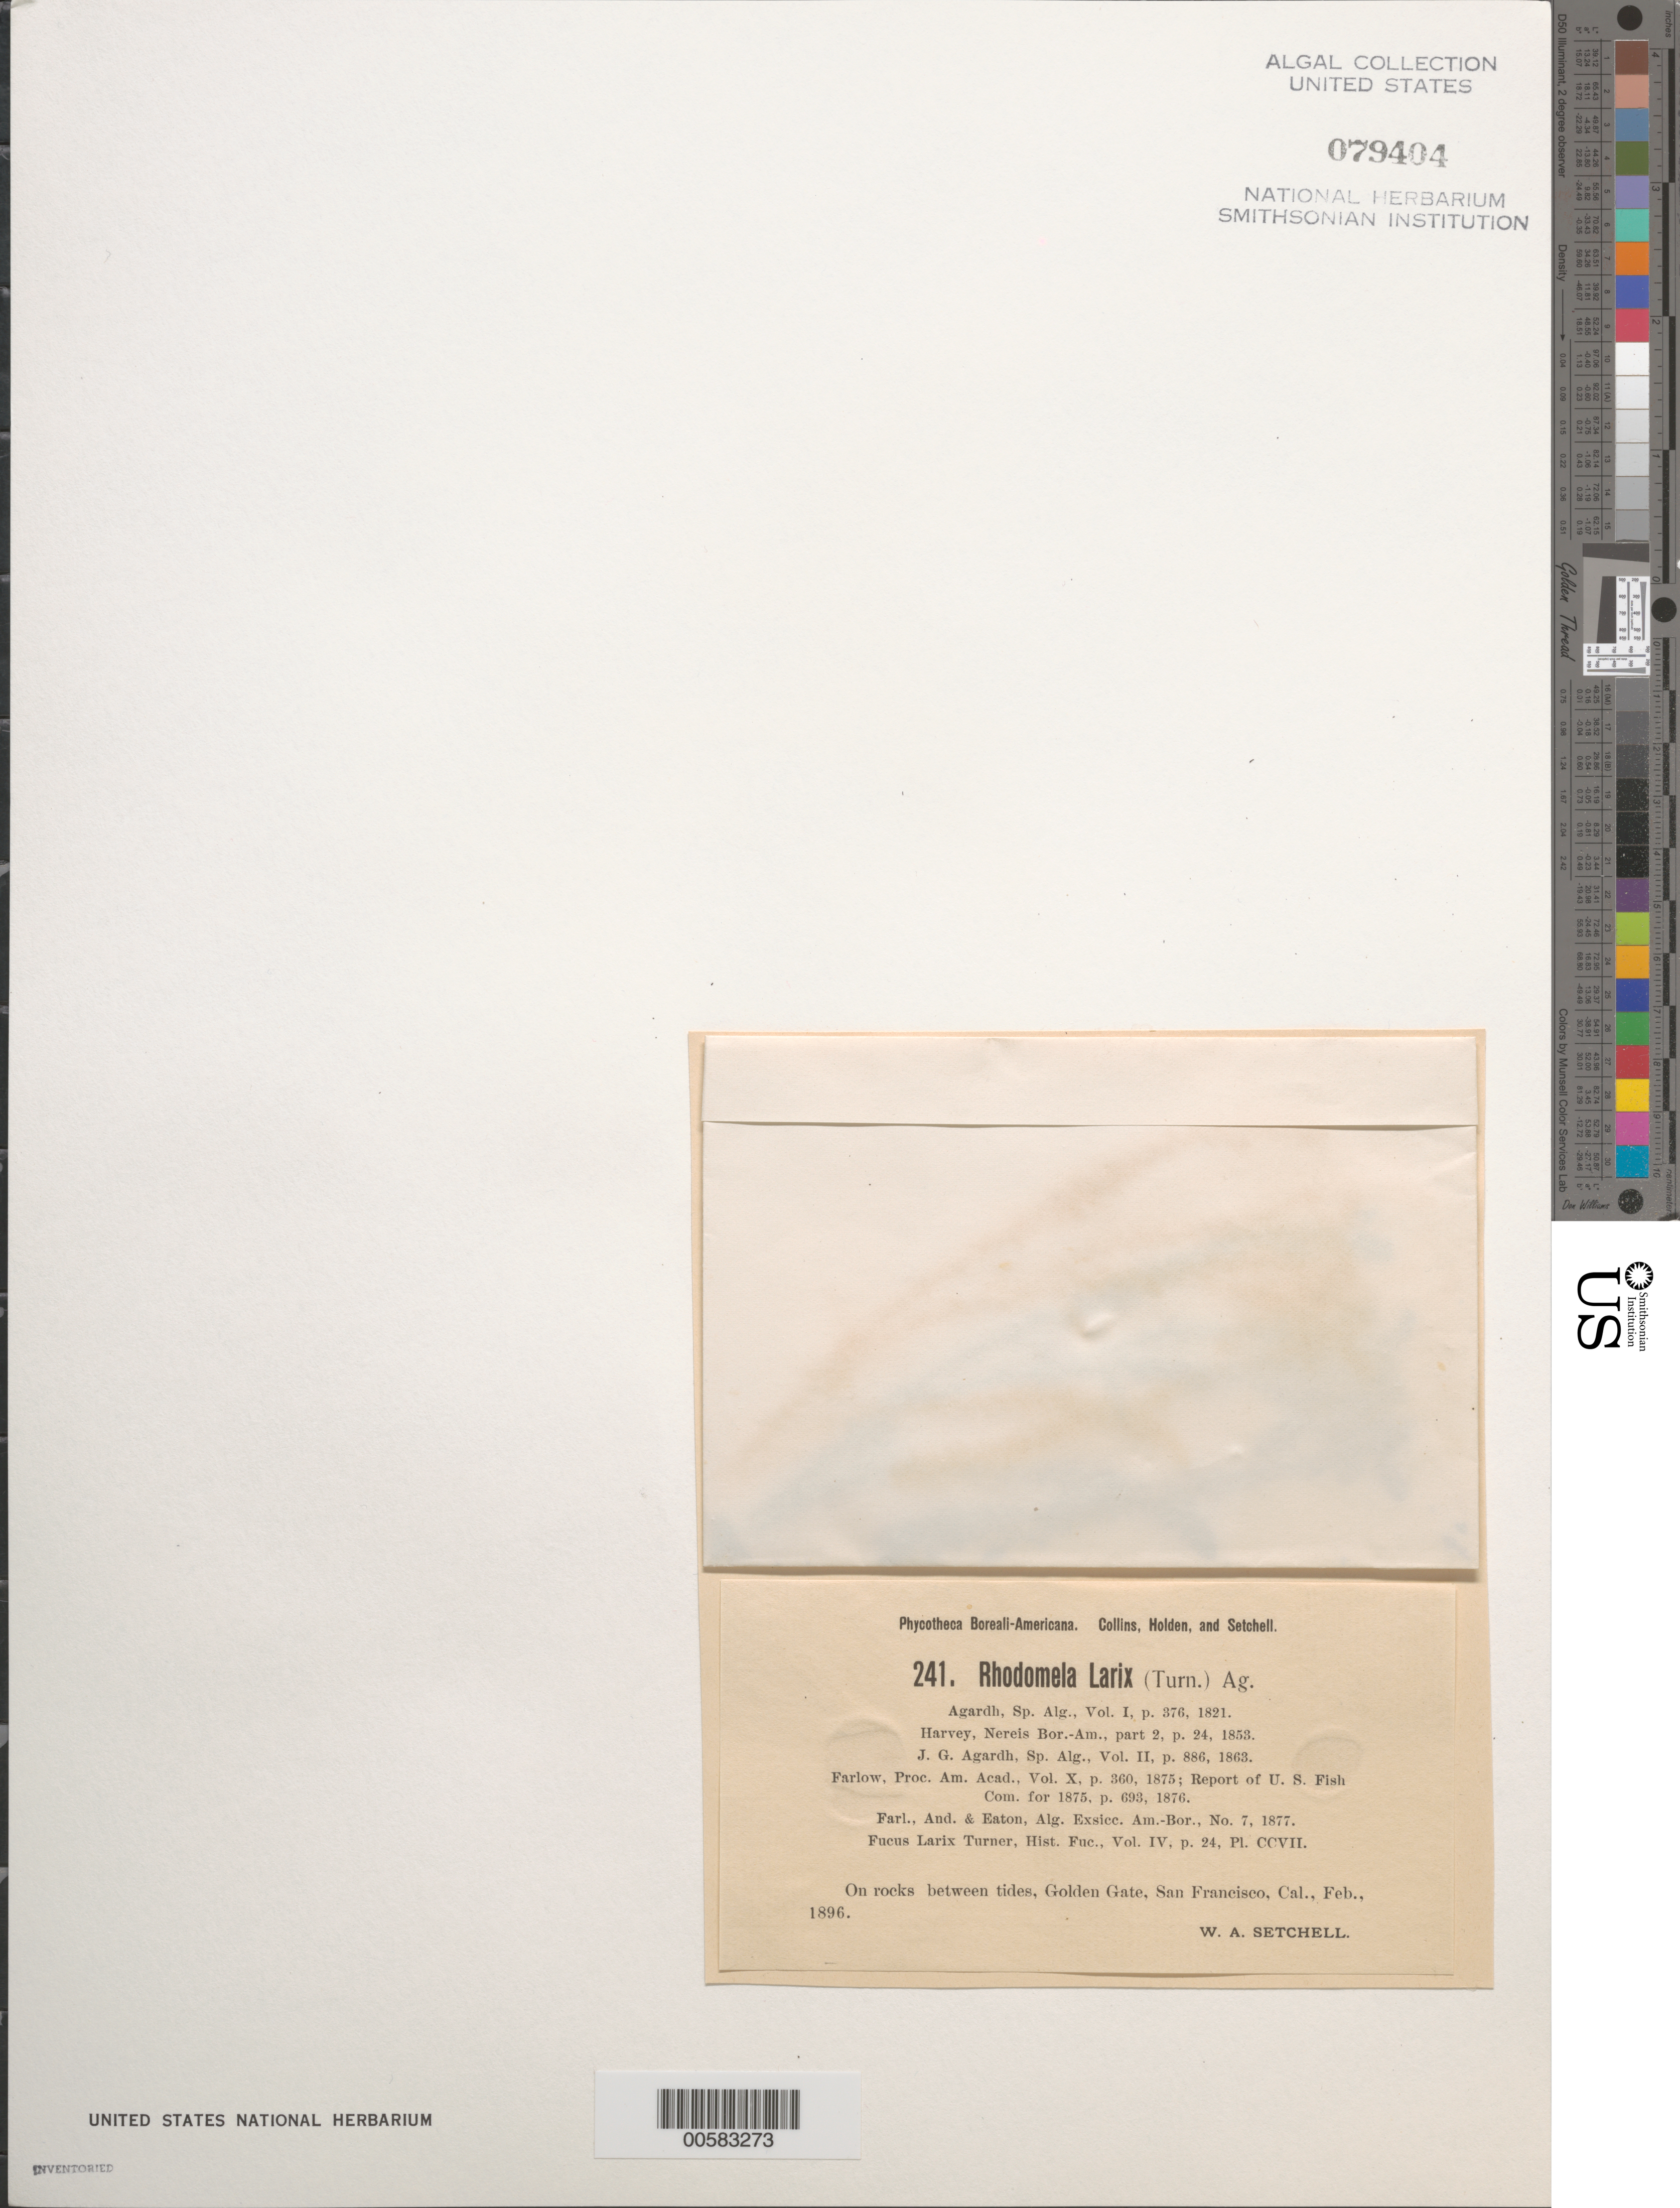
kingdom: Plantae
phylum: Rhodophyta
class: Florideophyceae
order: Ceramiales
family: Rhodomelaceae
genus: Neorhodomela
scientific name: Neorhodomela larix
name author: (Turner) Masuda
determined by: Algae name updating Project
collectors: W. Setchell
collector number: PB-A 241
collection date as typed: Feb 1896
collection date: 1896-02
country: United States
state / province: California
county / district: San Francisco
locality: San Francisco, Golden Gate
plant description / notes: Collins, Holden & Setchell, Phycotheca Boreali-Americana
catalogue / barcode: US 79404